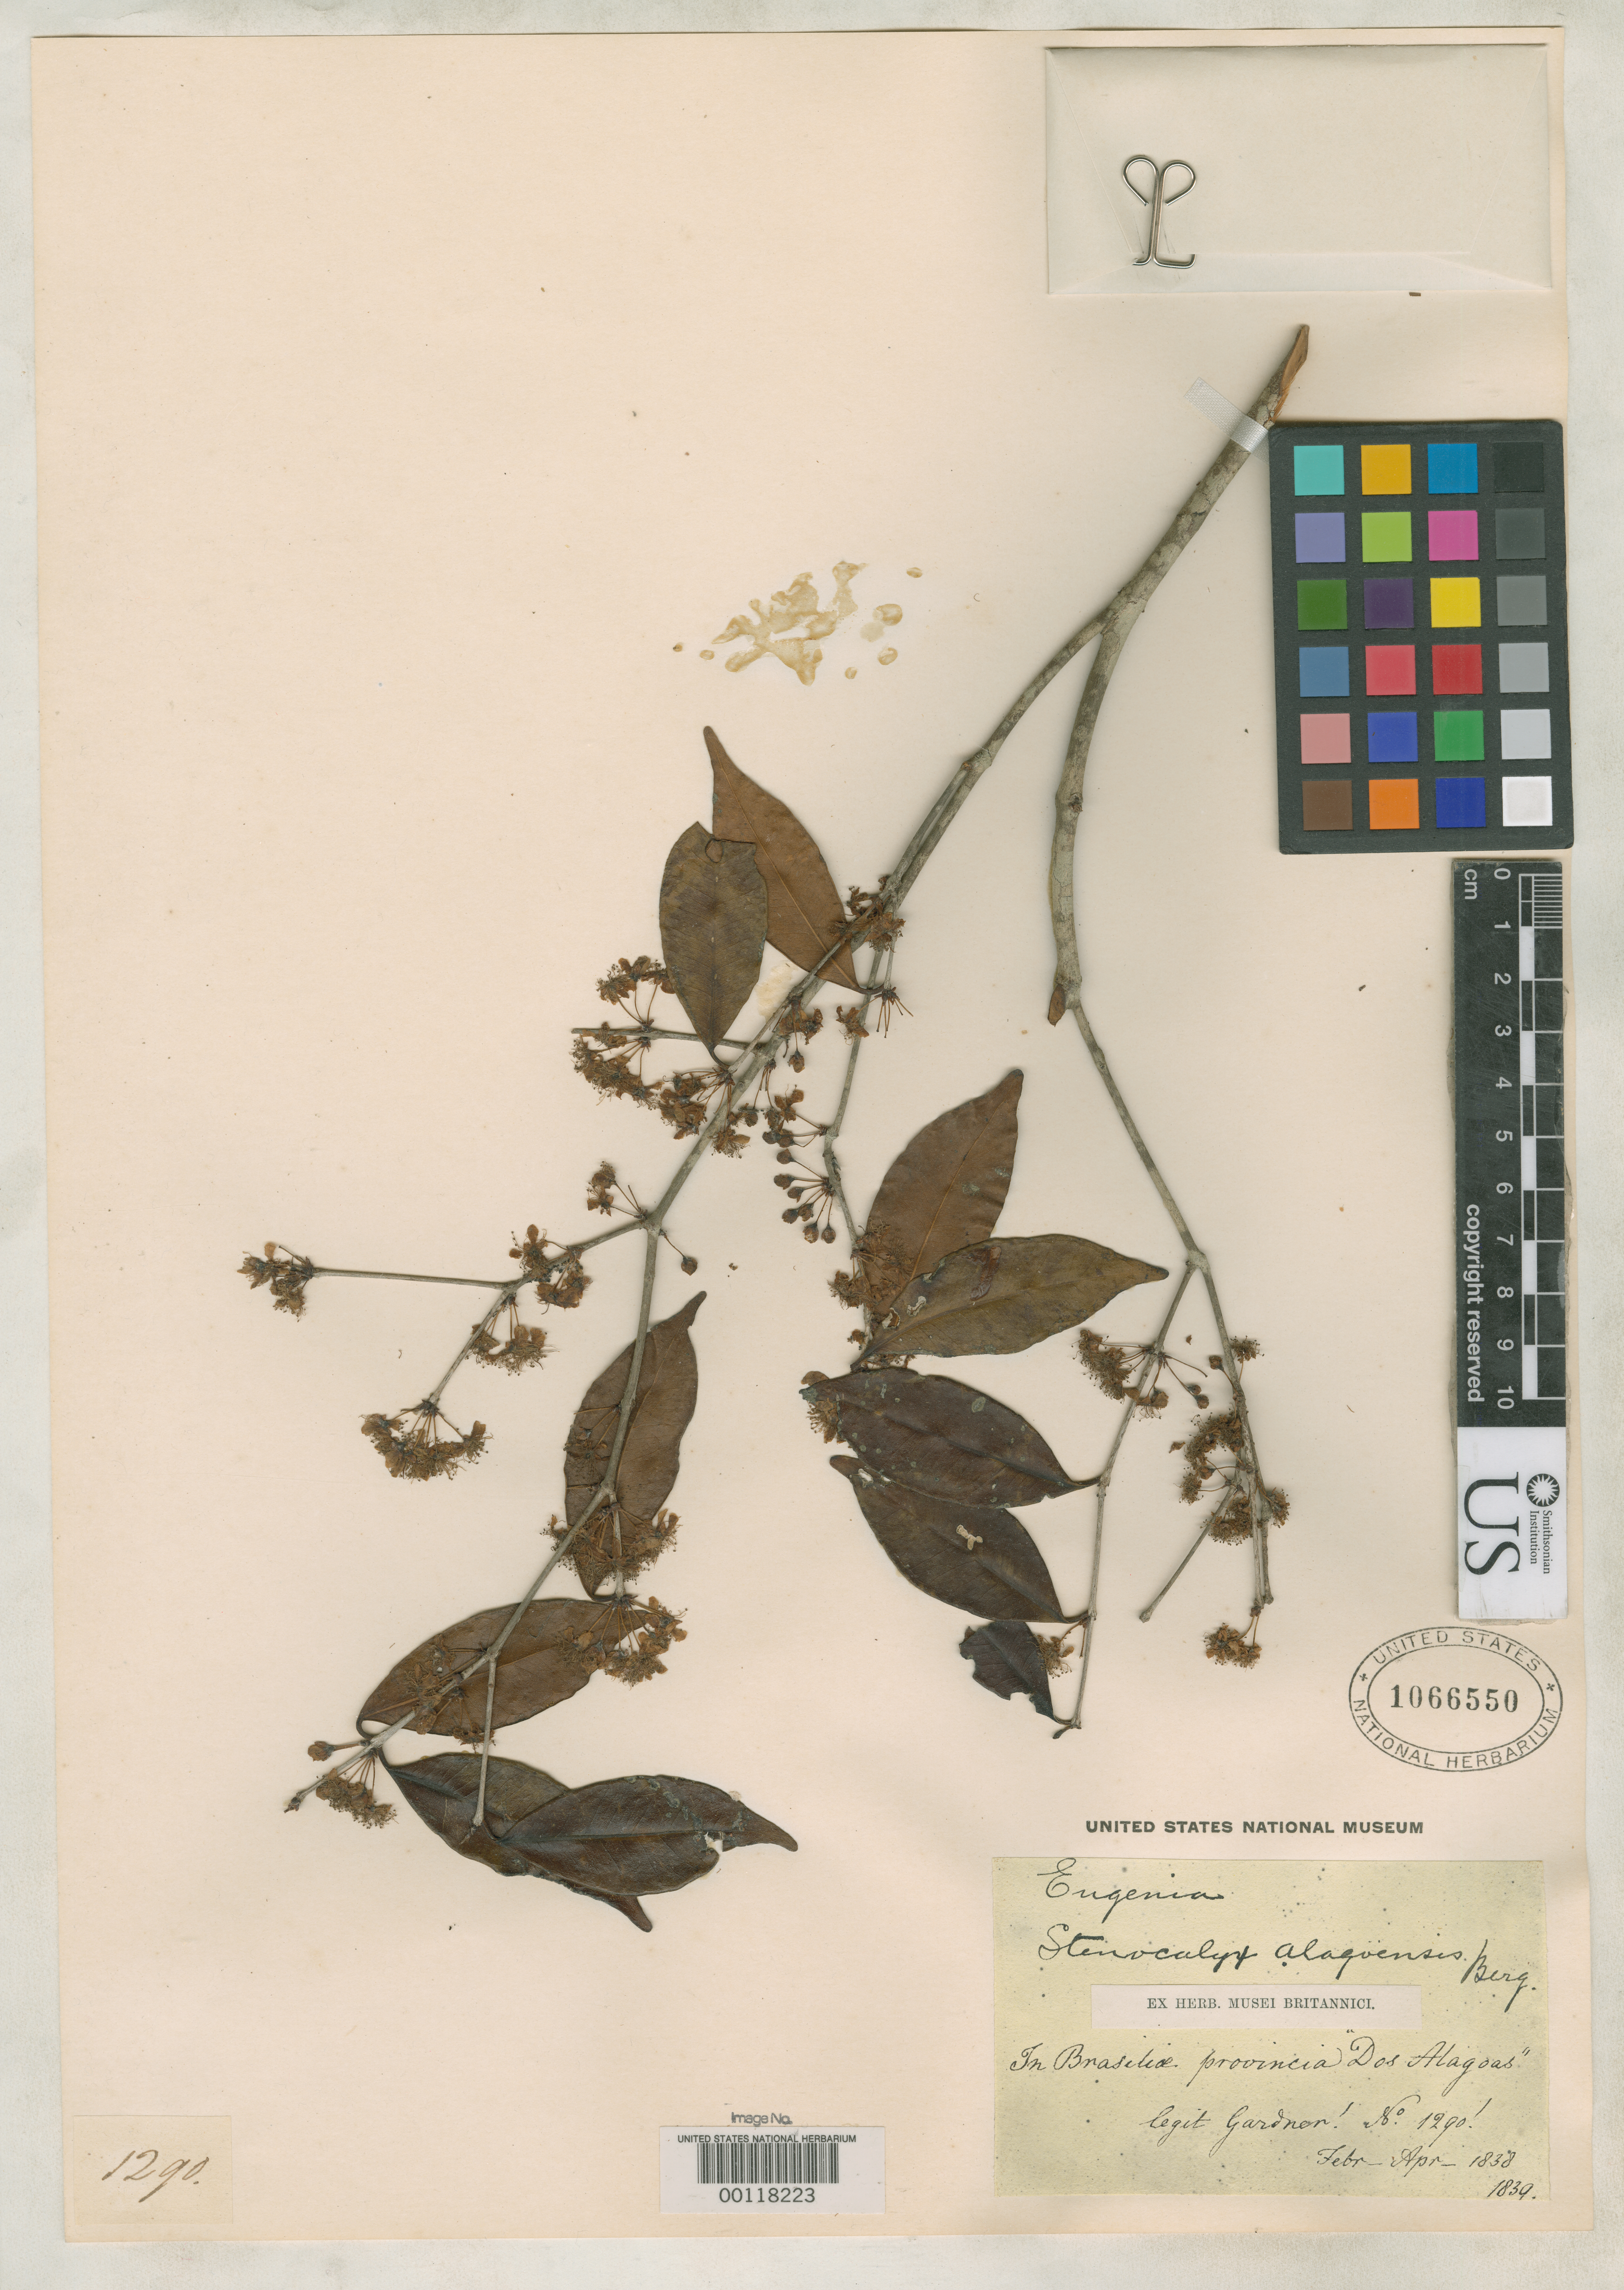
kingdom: Plantae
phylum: Tracheophyta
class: Magnoliopsida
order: Myrtales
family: Myrtaceae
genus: Stenocalyx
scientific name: Stenocalyx alagoensis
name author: O. Berg in Mart.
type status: Isotype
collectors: G. Gardner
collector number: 1290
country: Brazil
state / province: Alagoas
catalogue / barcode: US 1066550